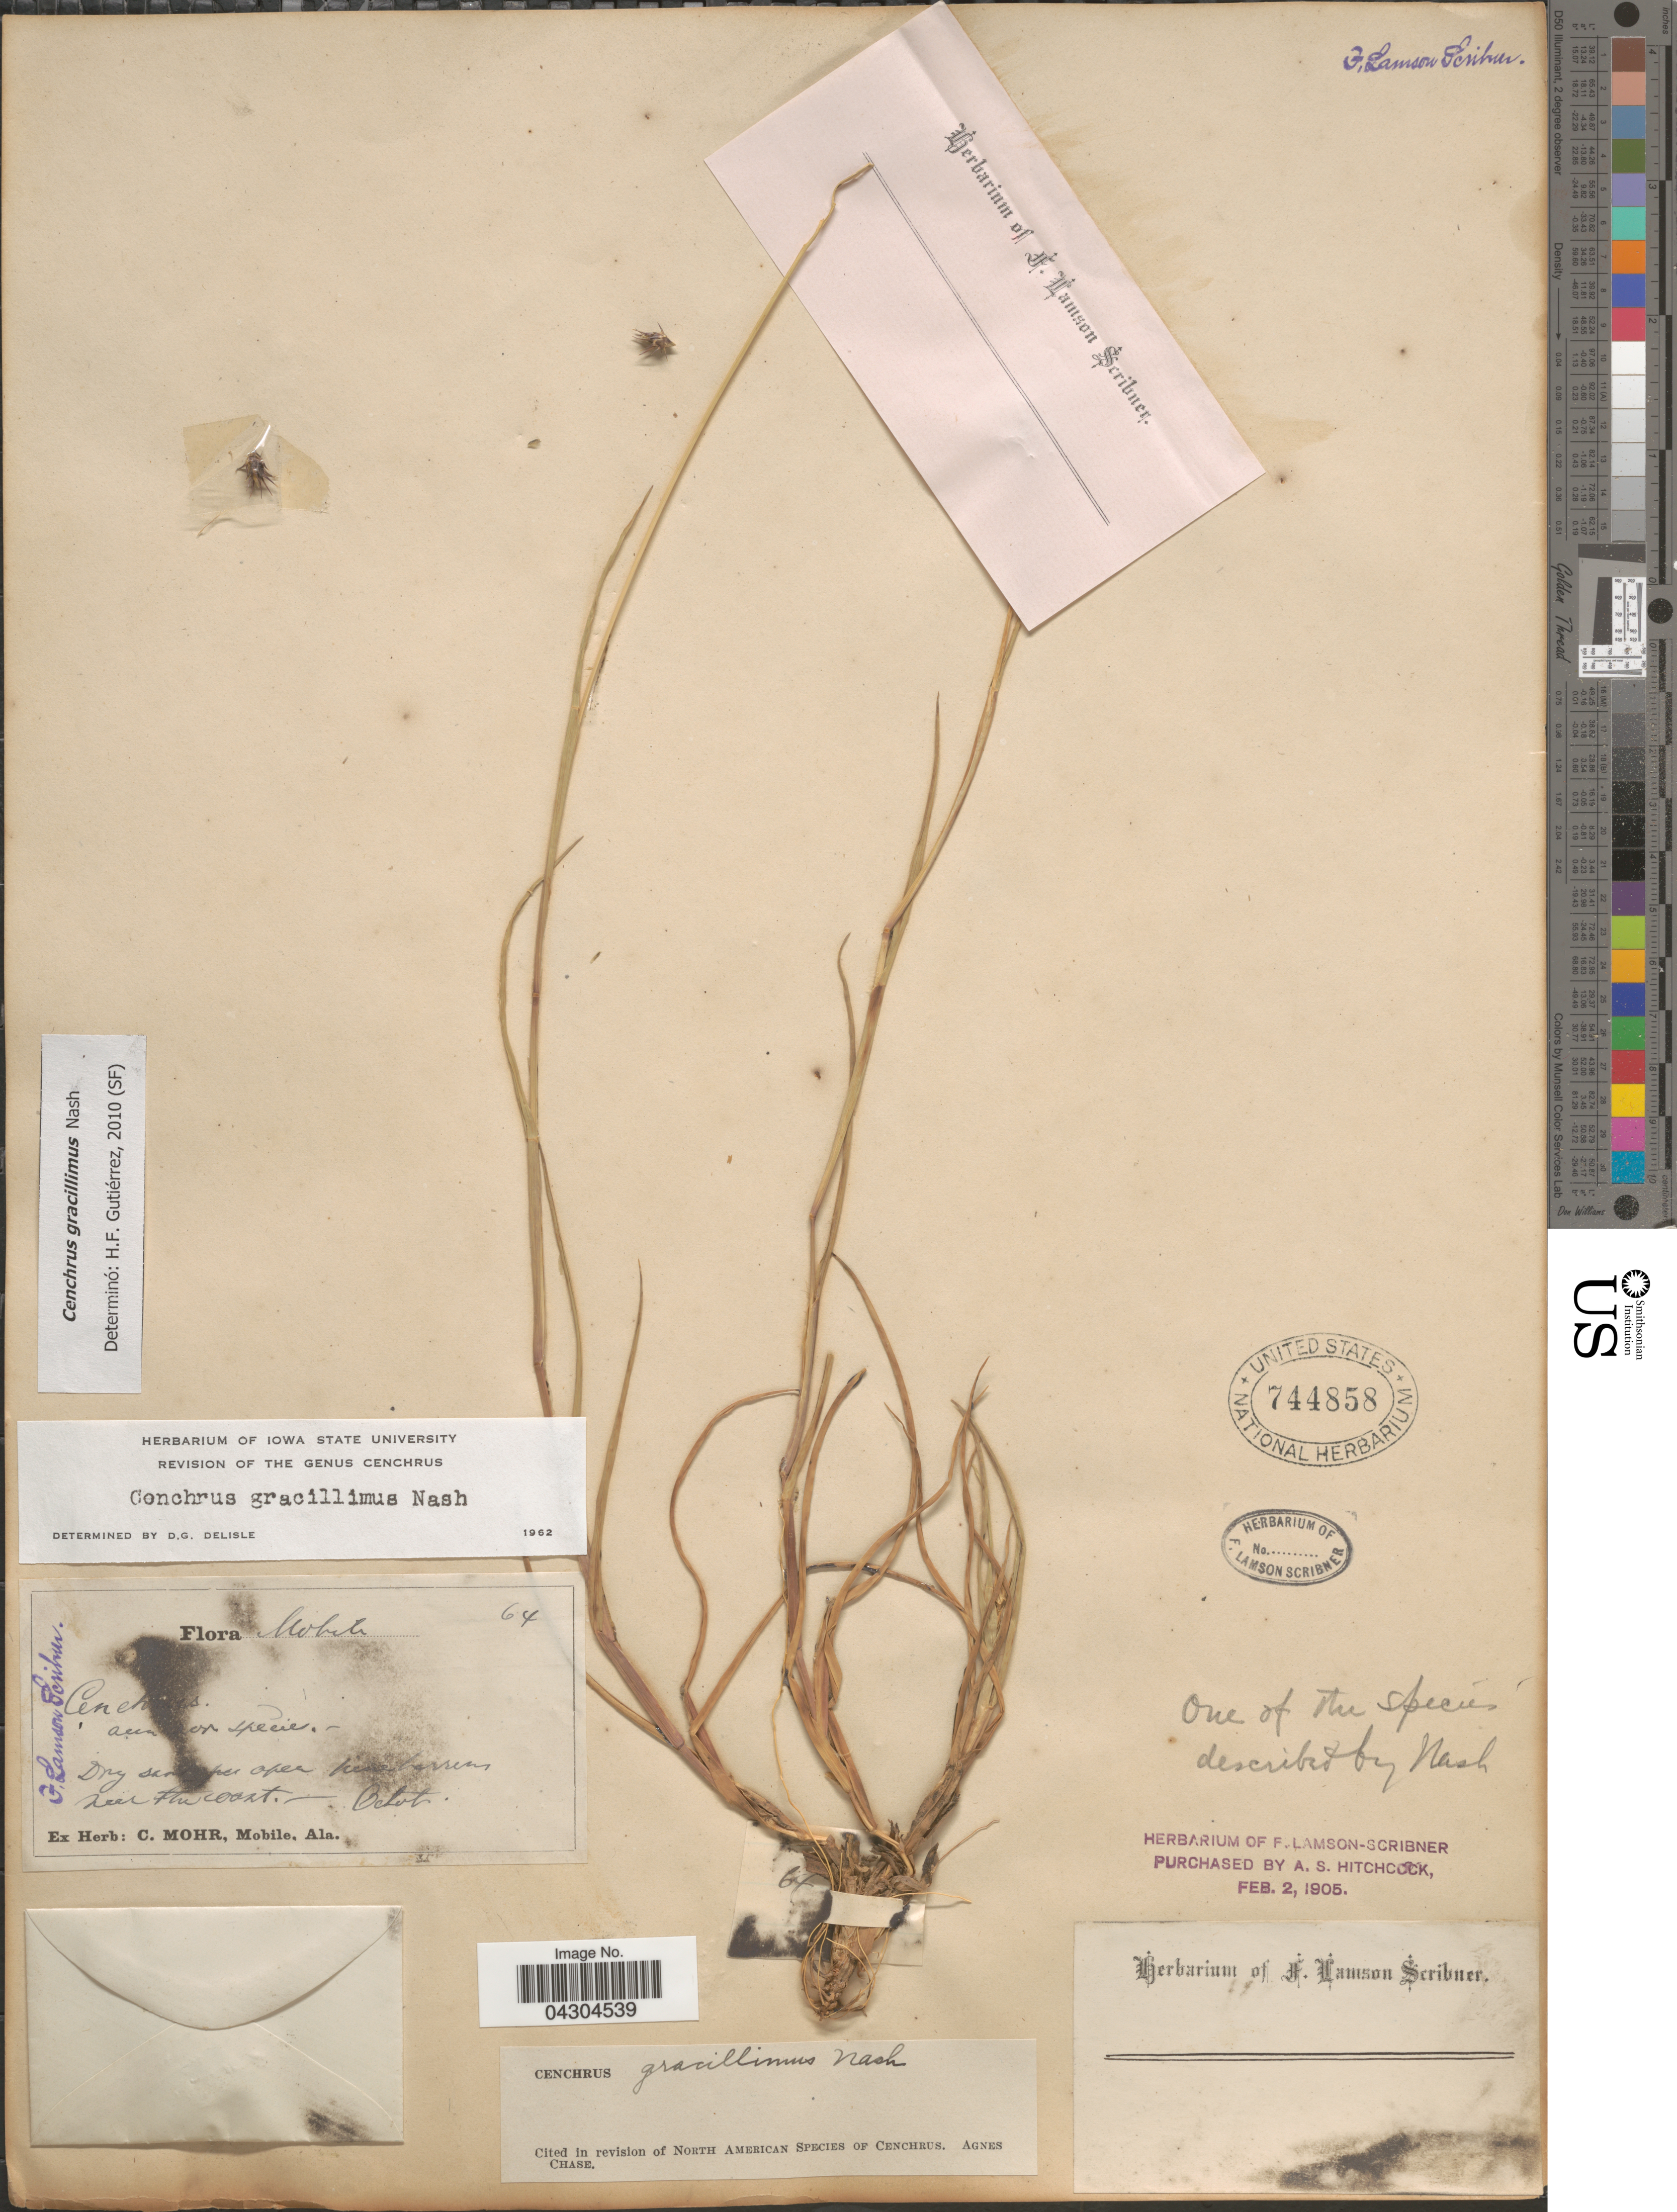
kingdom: Plantae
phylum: Tracheophyta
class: Liliopsida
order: Poales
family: Poaceae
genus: Cenchrus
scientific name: Cenchrus gracillimus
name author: Nash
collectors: C. T. Mohr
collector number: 64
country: United States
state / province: Alabama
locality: Dry sandy open pine barrens near the coast.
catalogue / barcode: US 744858